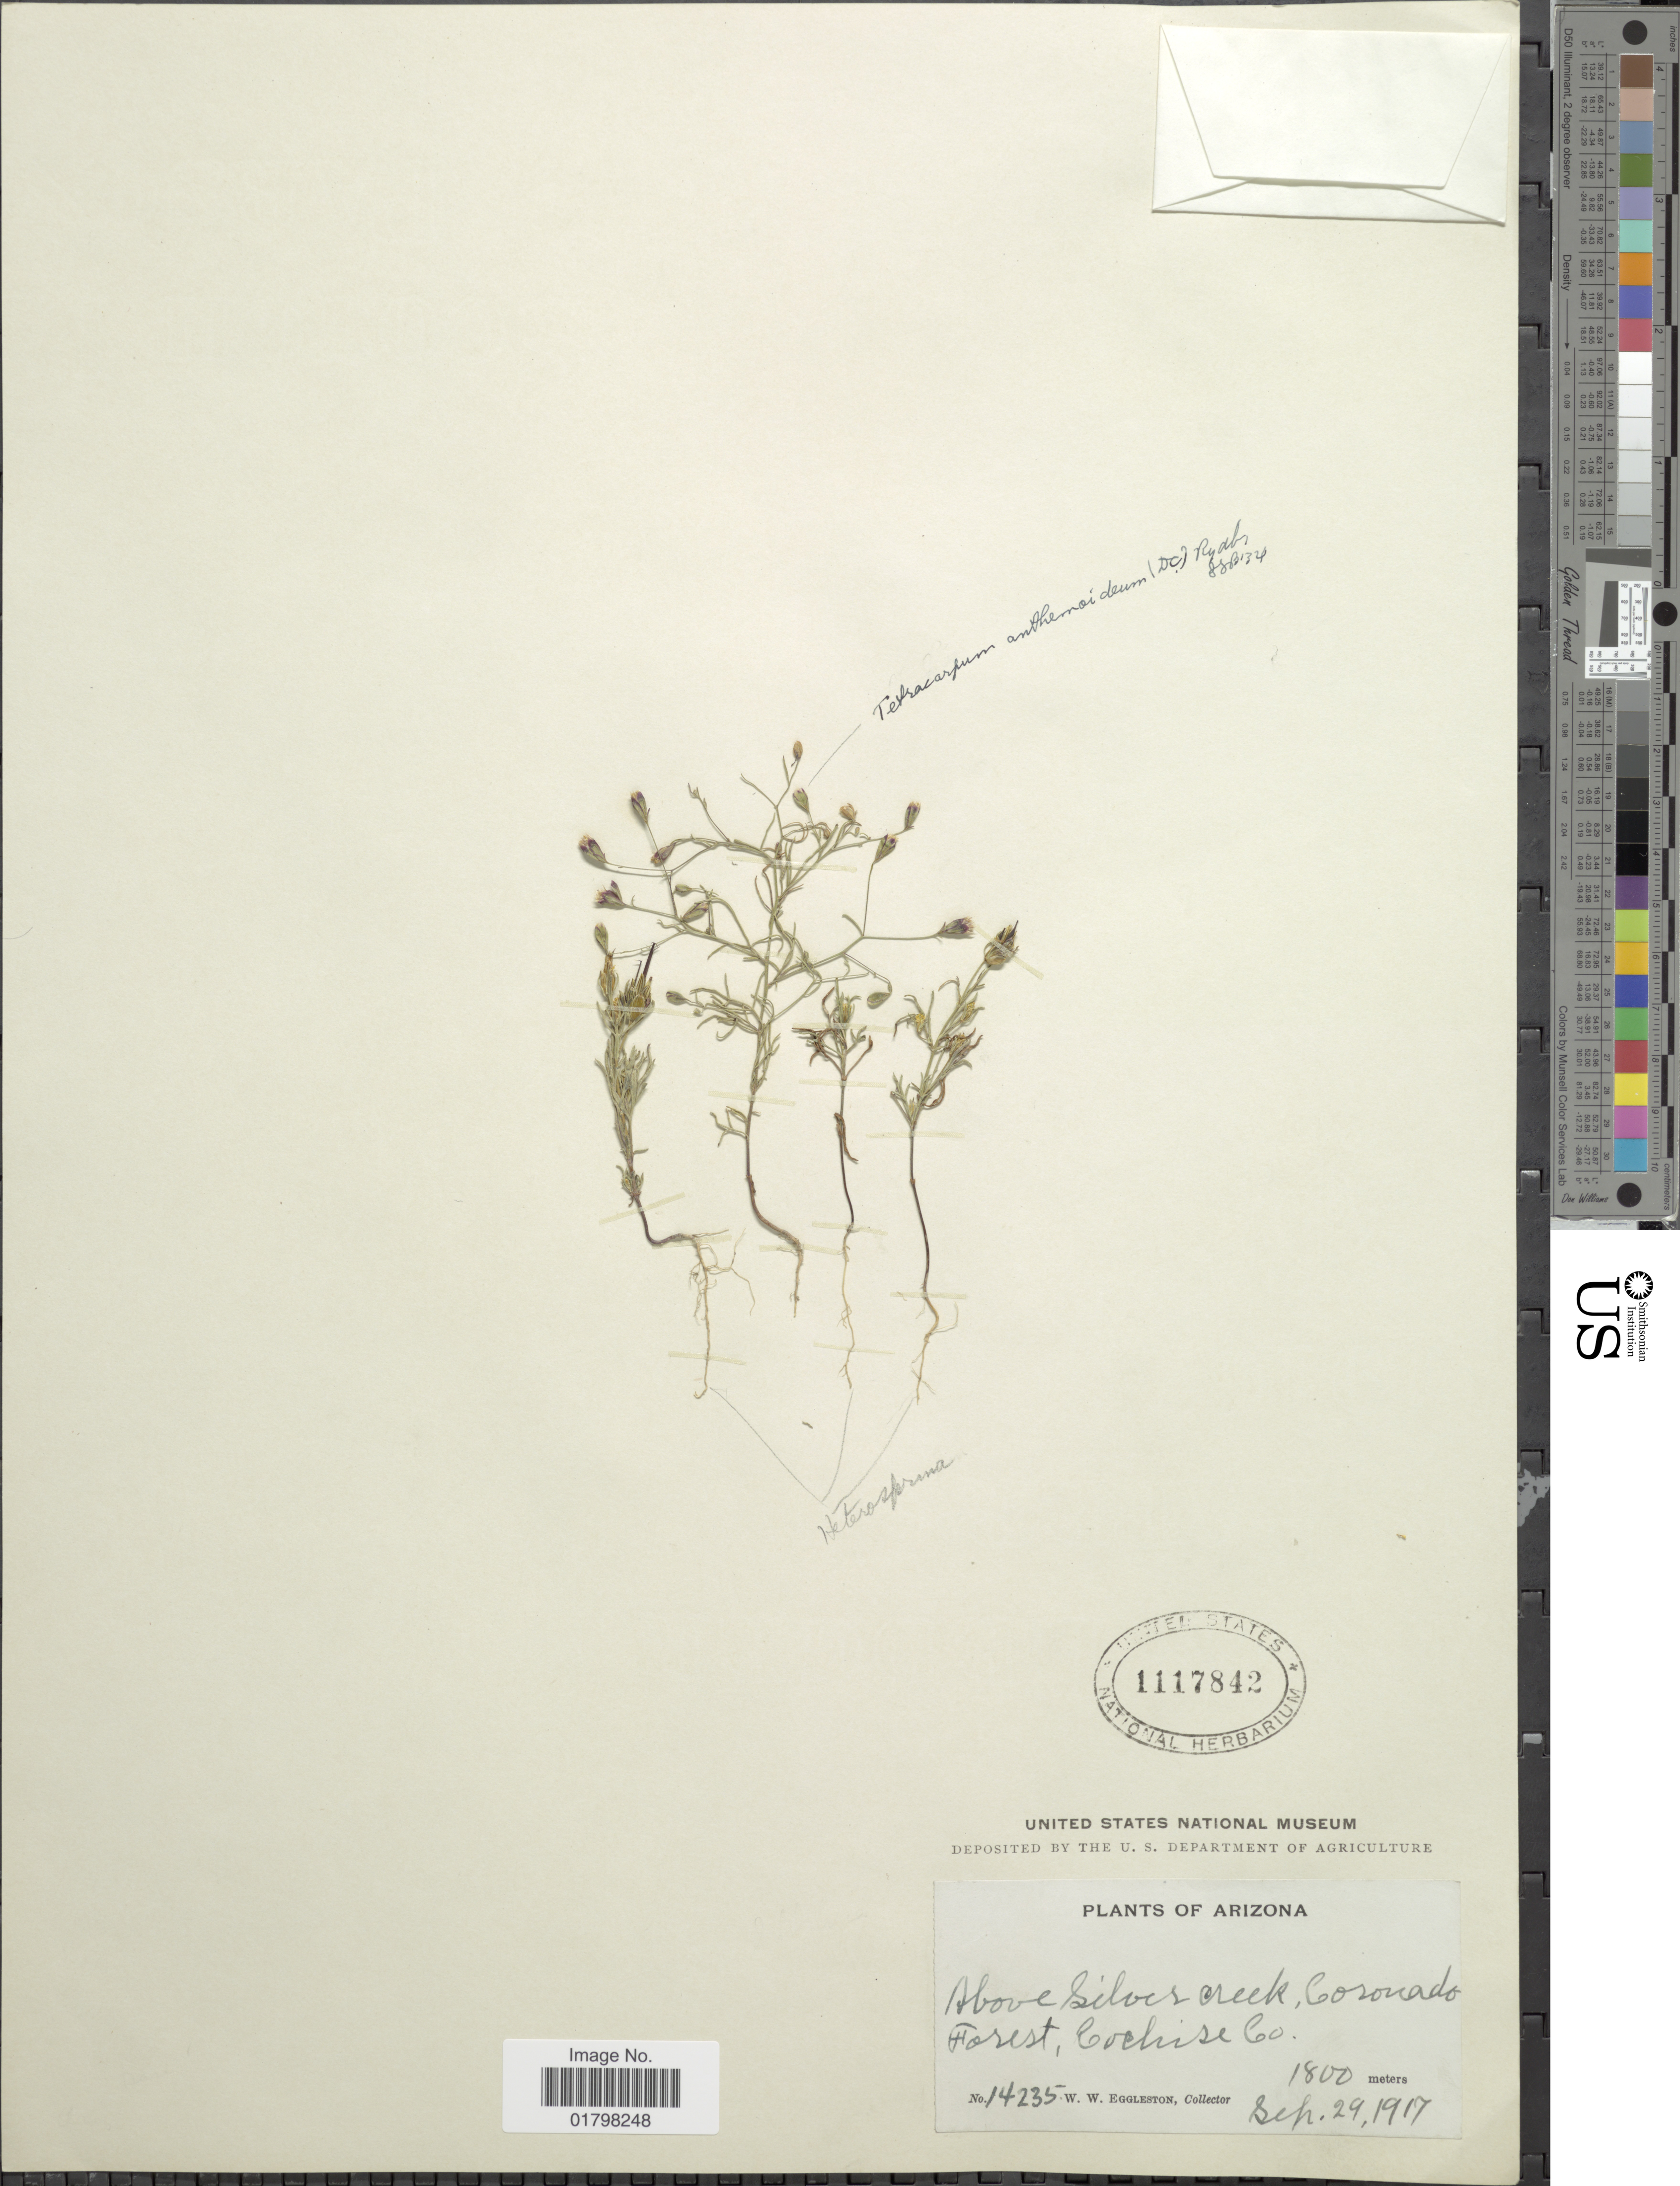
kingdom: Plantae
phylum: Tracheophyta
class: Magnoliopsida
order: Asterales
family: Asteraceae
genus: Schkuhria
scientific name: Schkuhria wislizeni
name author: A. Gray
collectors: W. W. Eggleston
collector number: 14235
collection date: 1917-09-29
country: United States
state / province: Arizona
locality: Above Silver Creek, Coronado Forest, Cochise Co.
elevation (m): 1800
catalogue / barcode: US 1117842